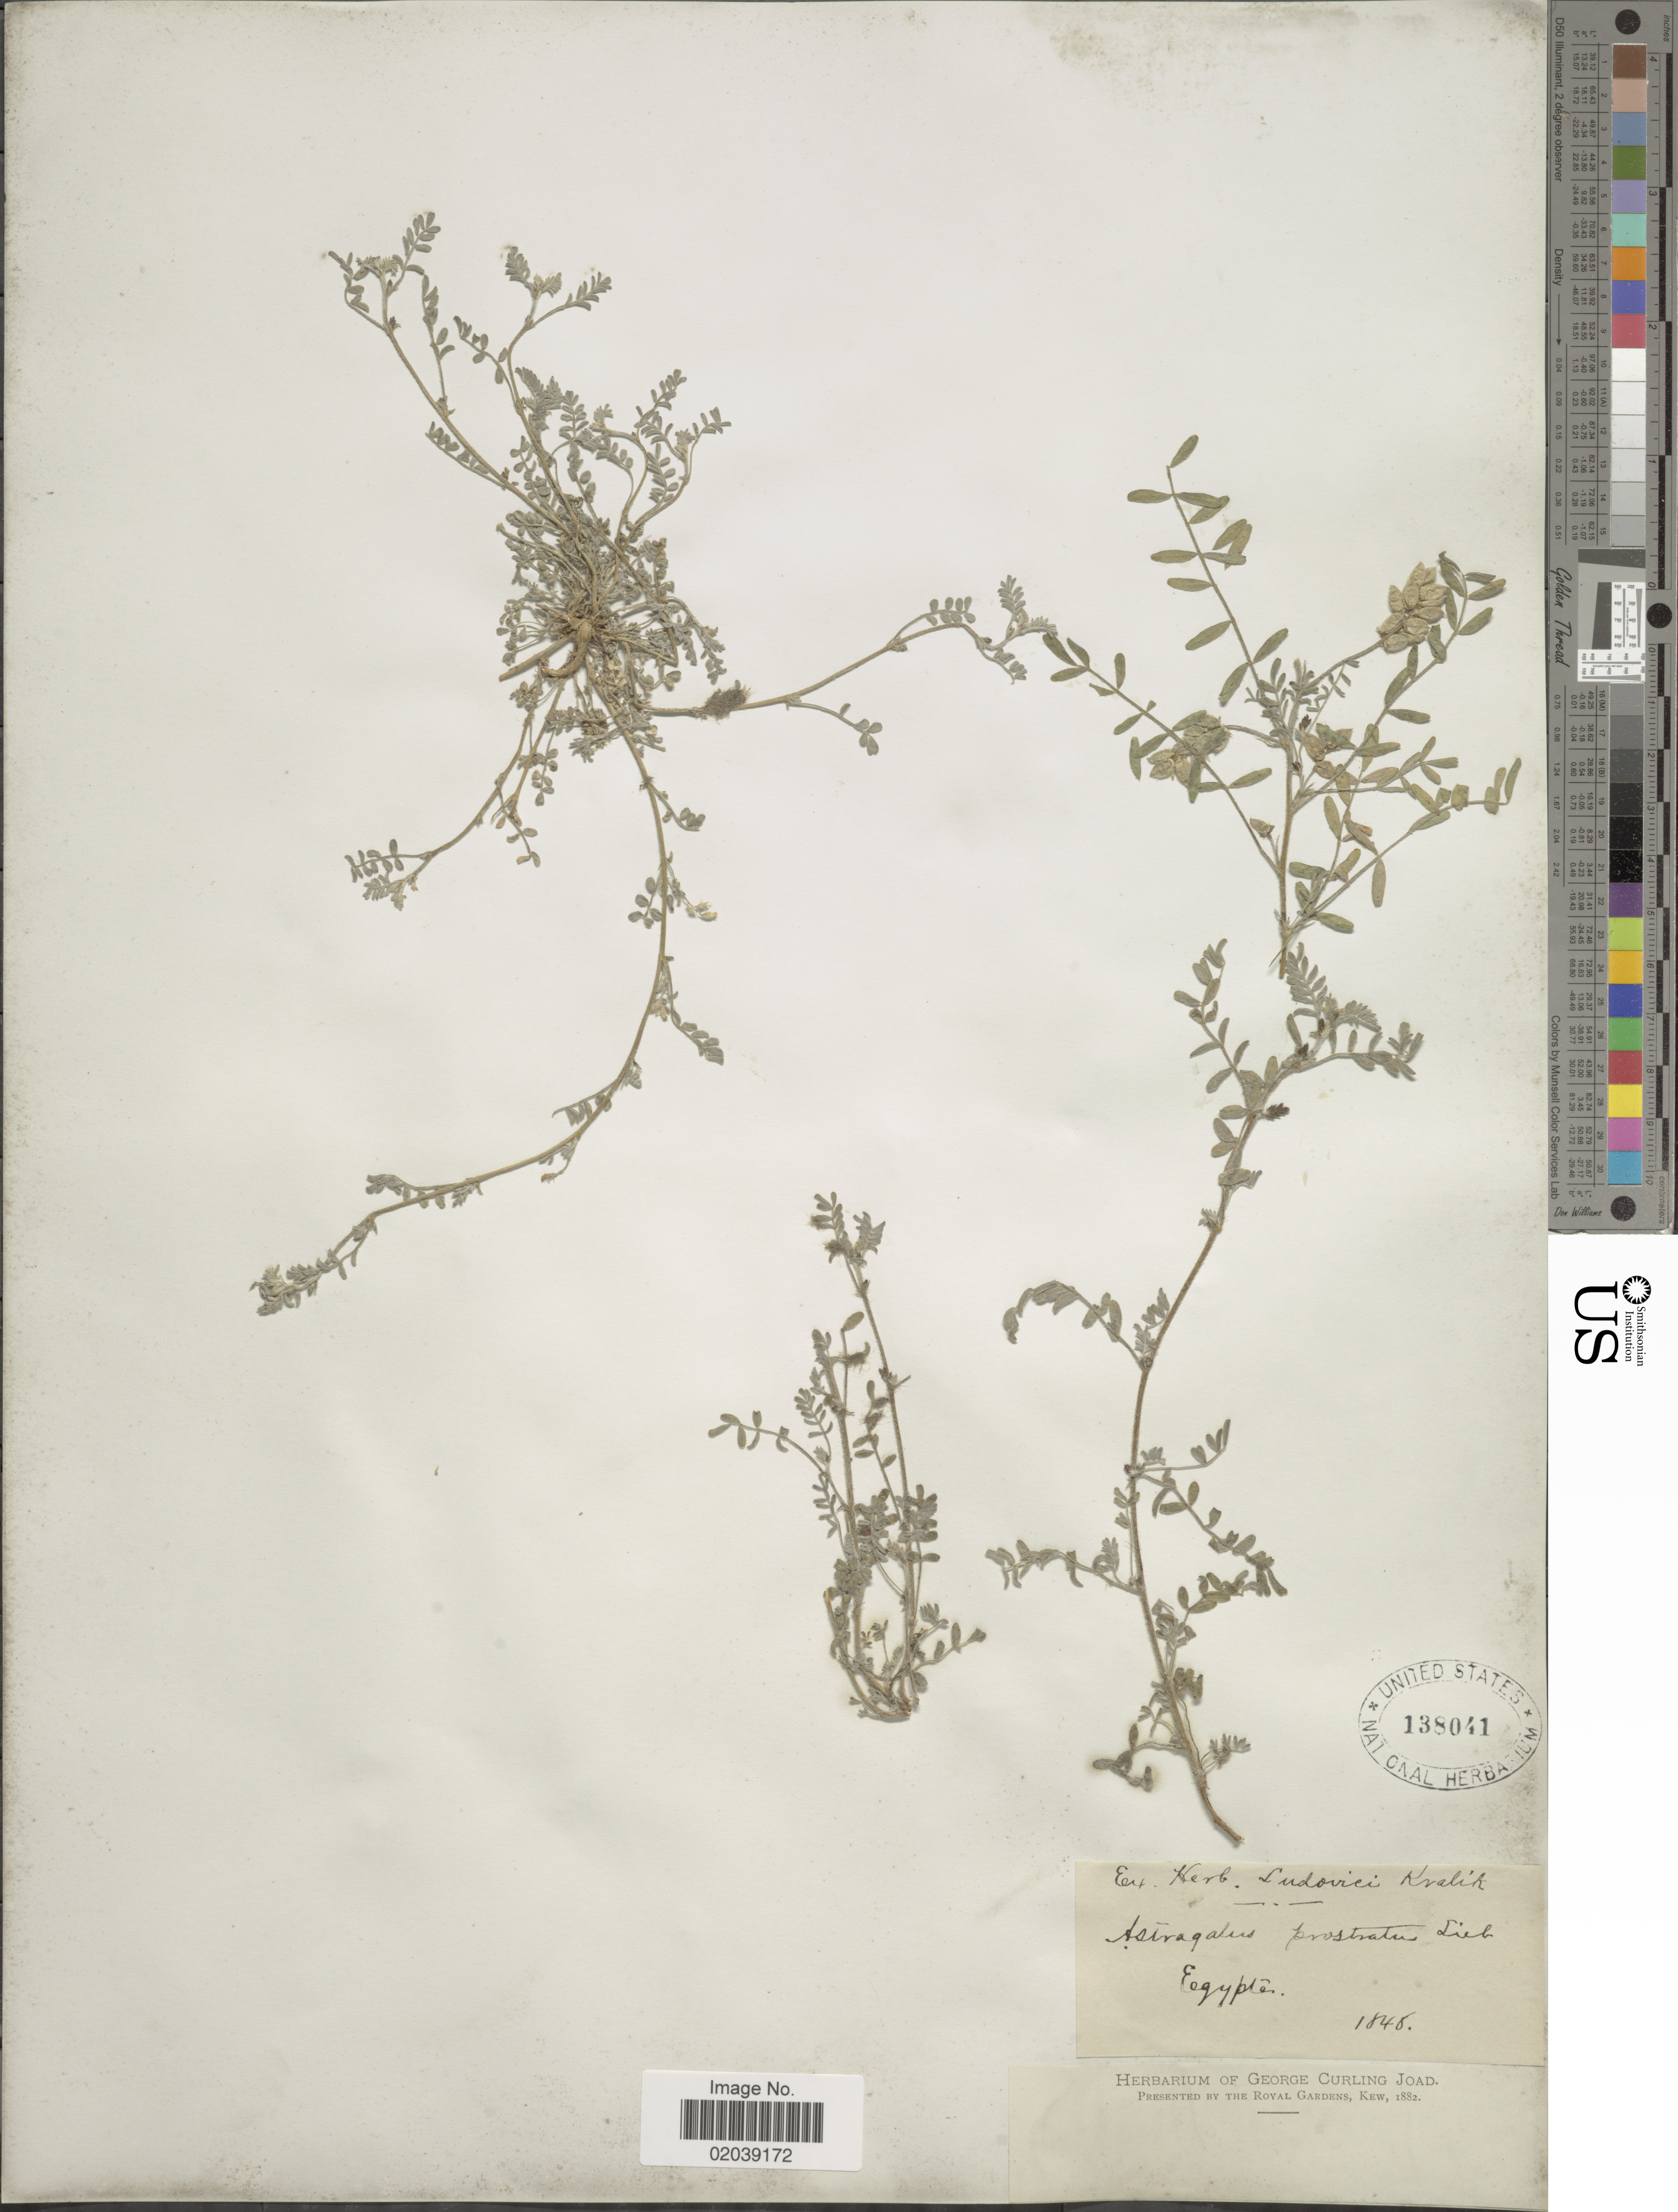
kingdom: Plantae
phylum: Tracheophyta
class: Magnoliopsida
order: Fabales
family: Fabaceae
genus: Astragalus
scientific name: Astragalus prostratus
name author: Hook. & Arn.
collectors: L. Kralik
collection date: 1848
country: Egypt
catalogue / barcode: US 138041